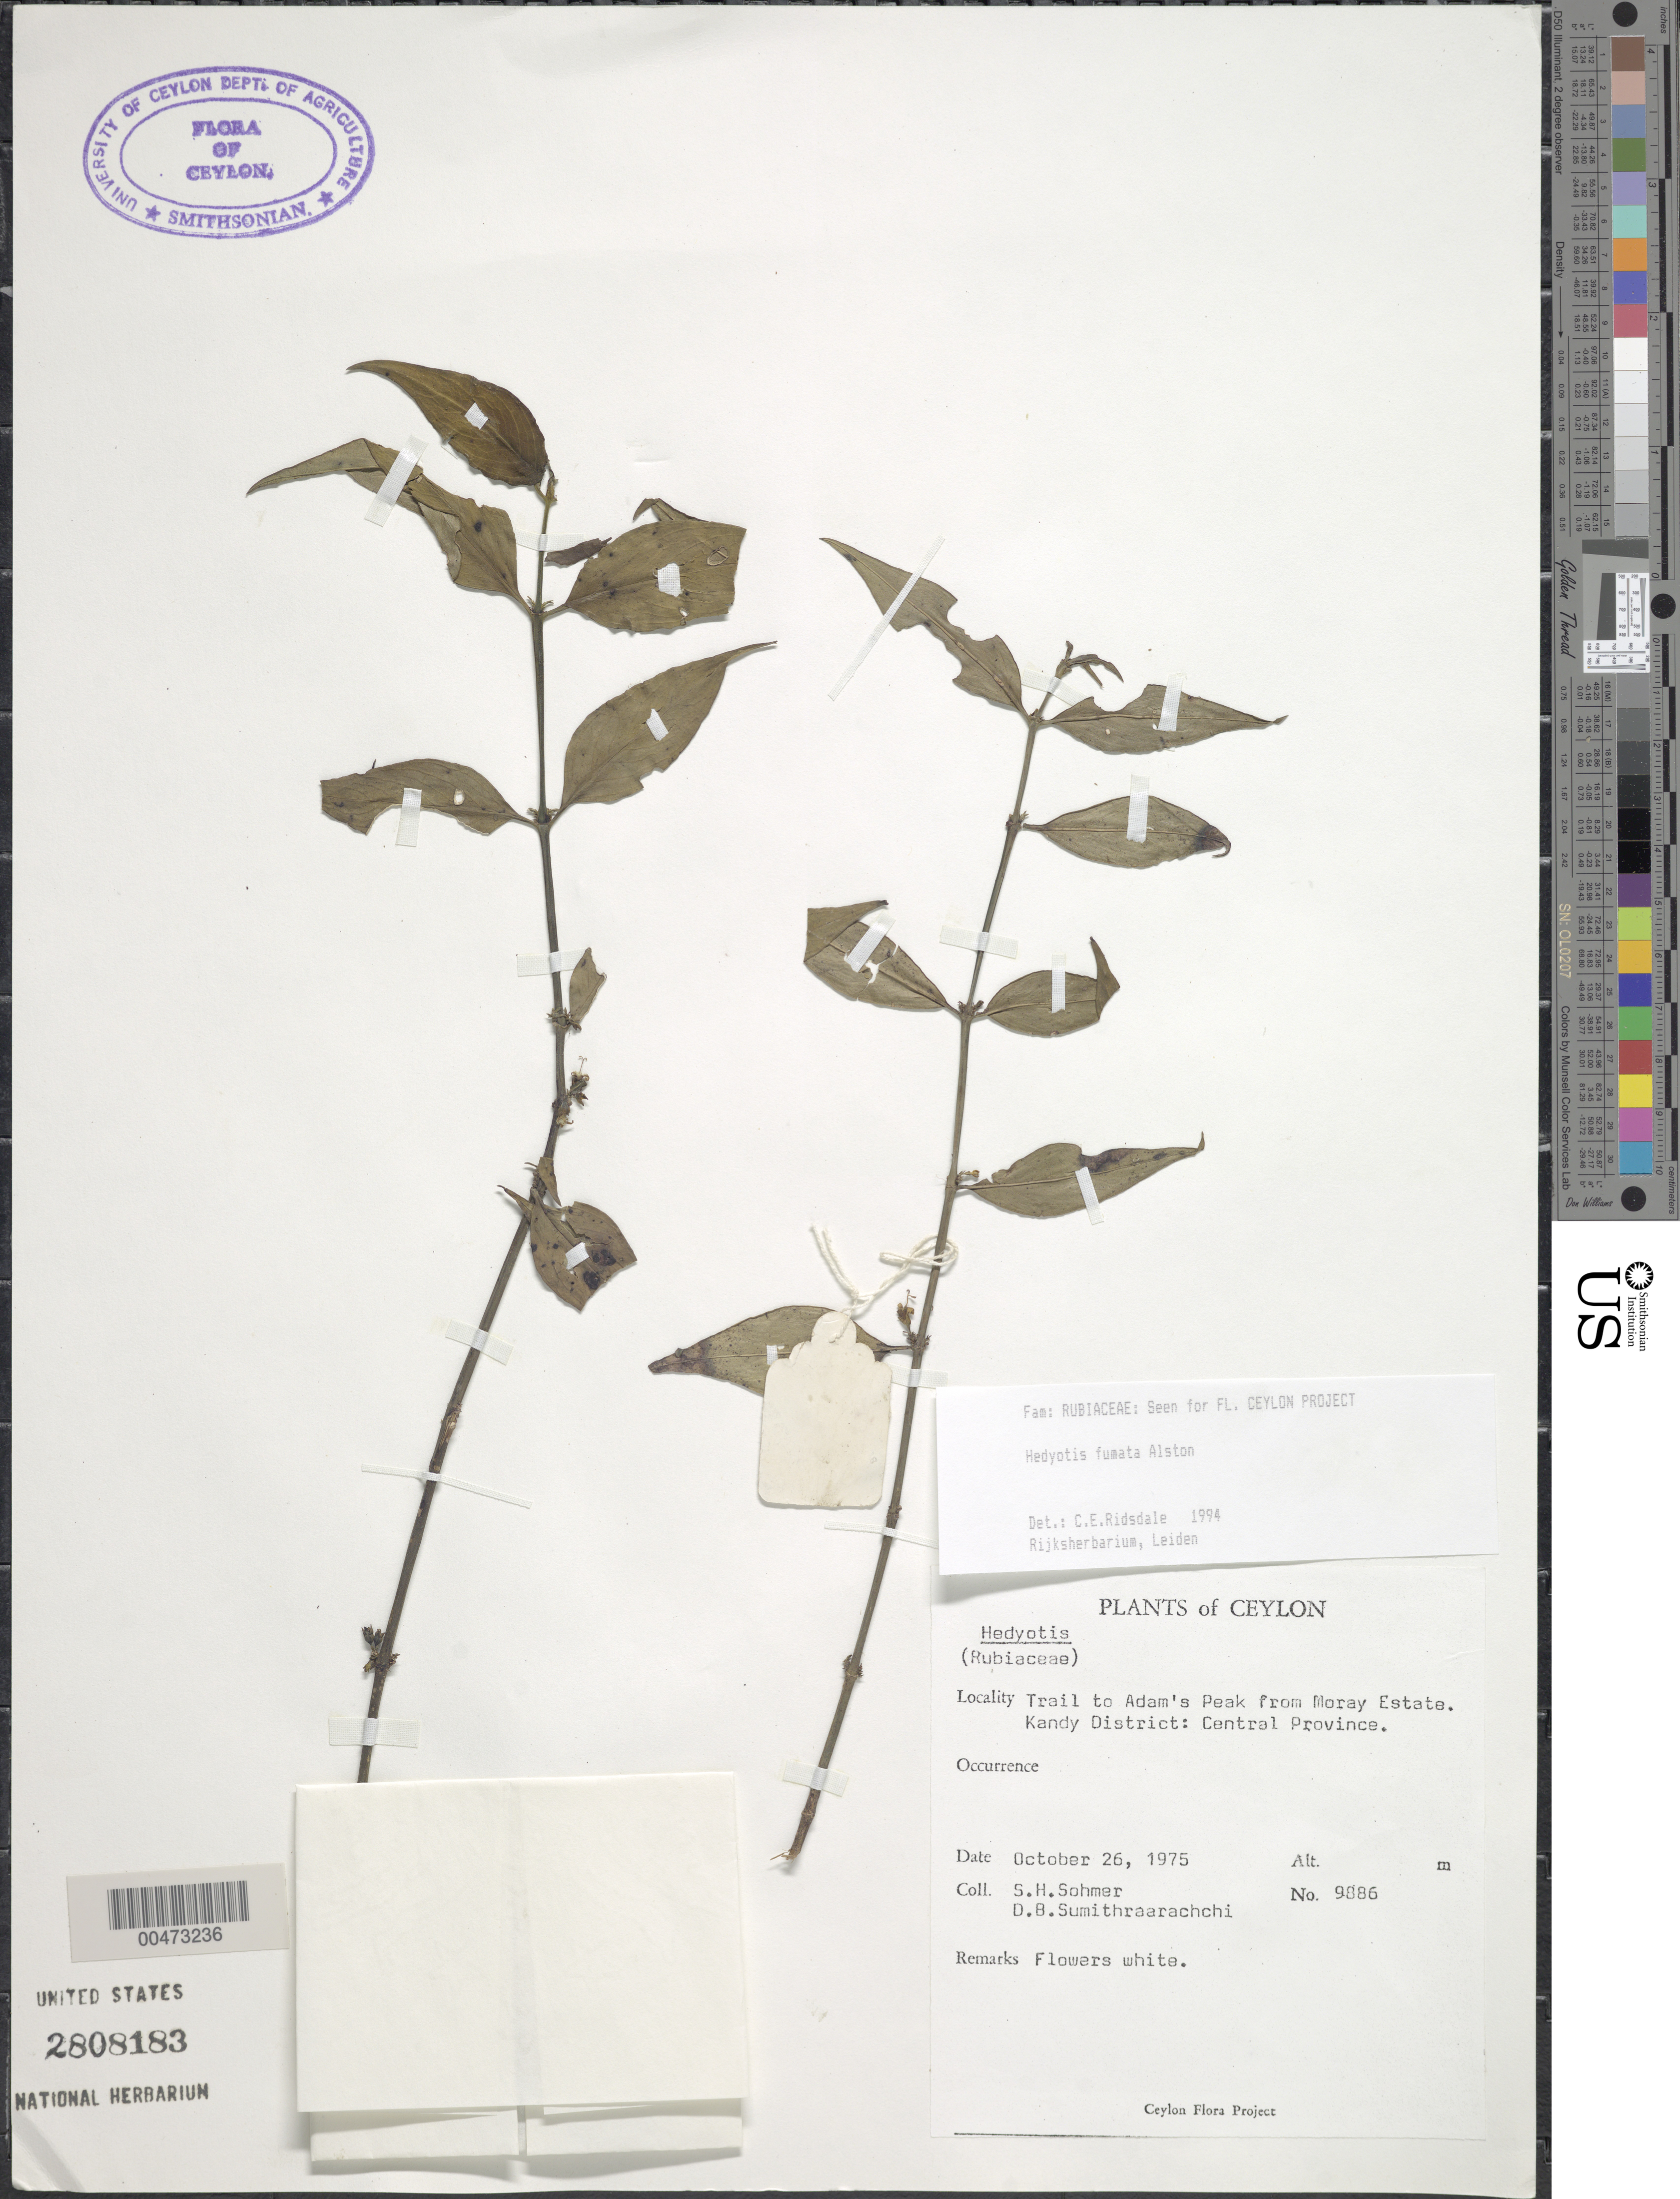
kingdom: Plantae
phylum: Tracheophyta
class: Magnoliopsida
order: Gentianales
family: Rubiaceae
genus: Hedyotis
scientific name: Hedyotis fumata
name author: Alston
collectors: S. H. Sohmer & D. B. Sumithraarachchi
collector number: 9886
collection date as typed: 26 Oct 1975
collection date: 1975-10-26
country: Sri Lanka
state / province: Central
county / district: Kandy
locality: Trail to Adam's Peak from Moary Estate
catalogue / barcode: US 2808183